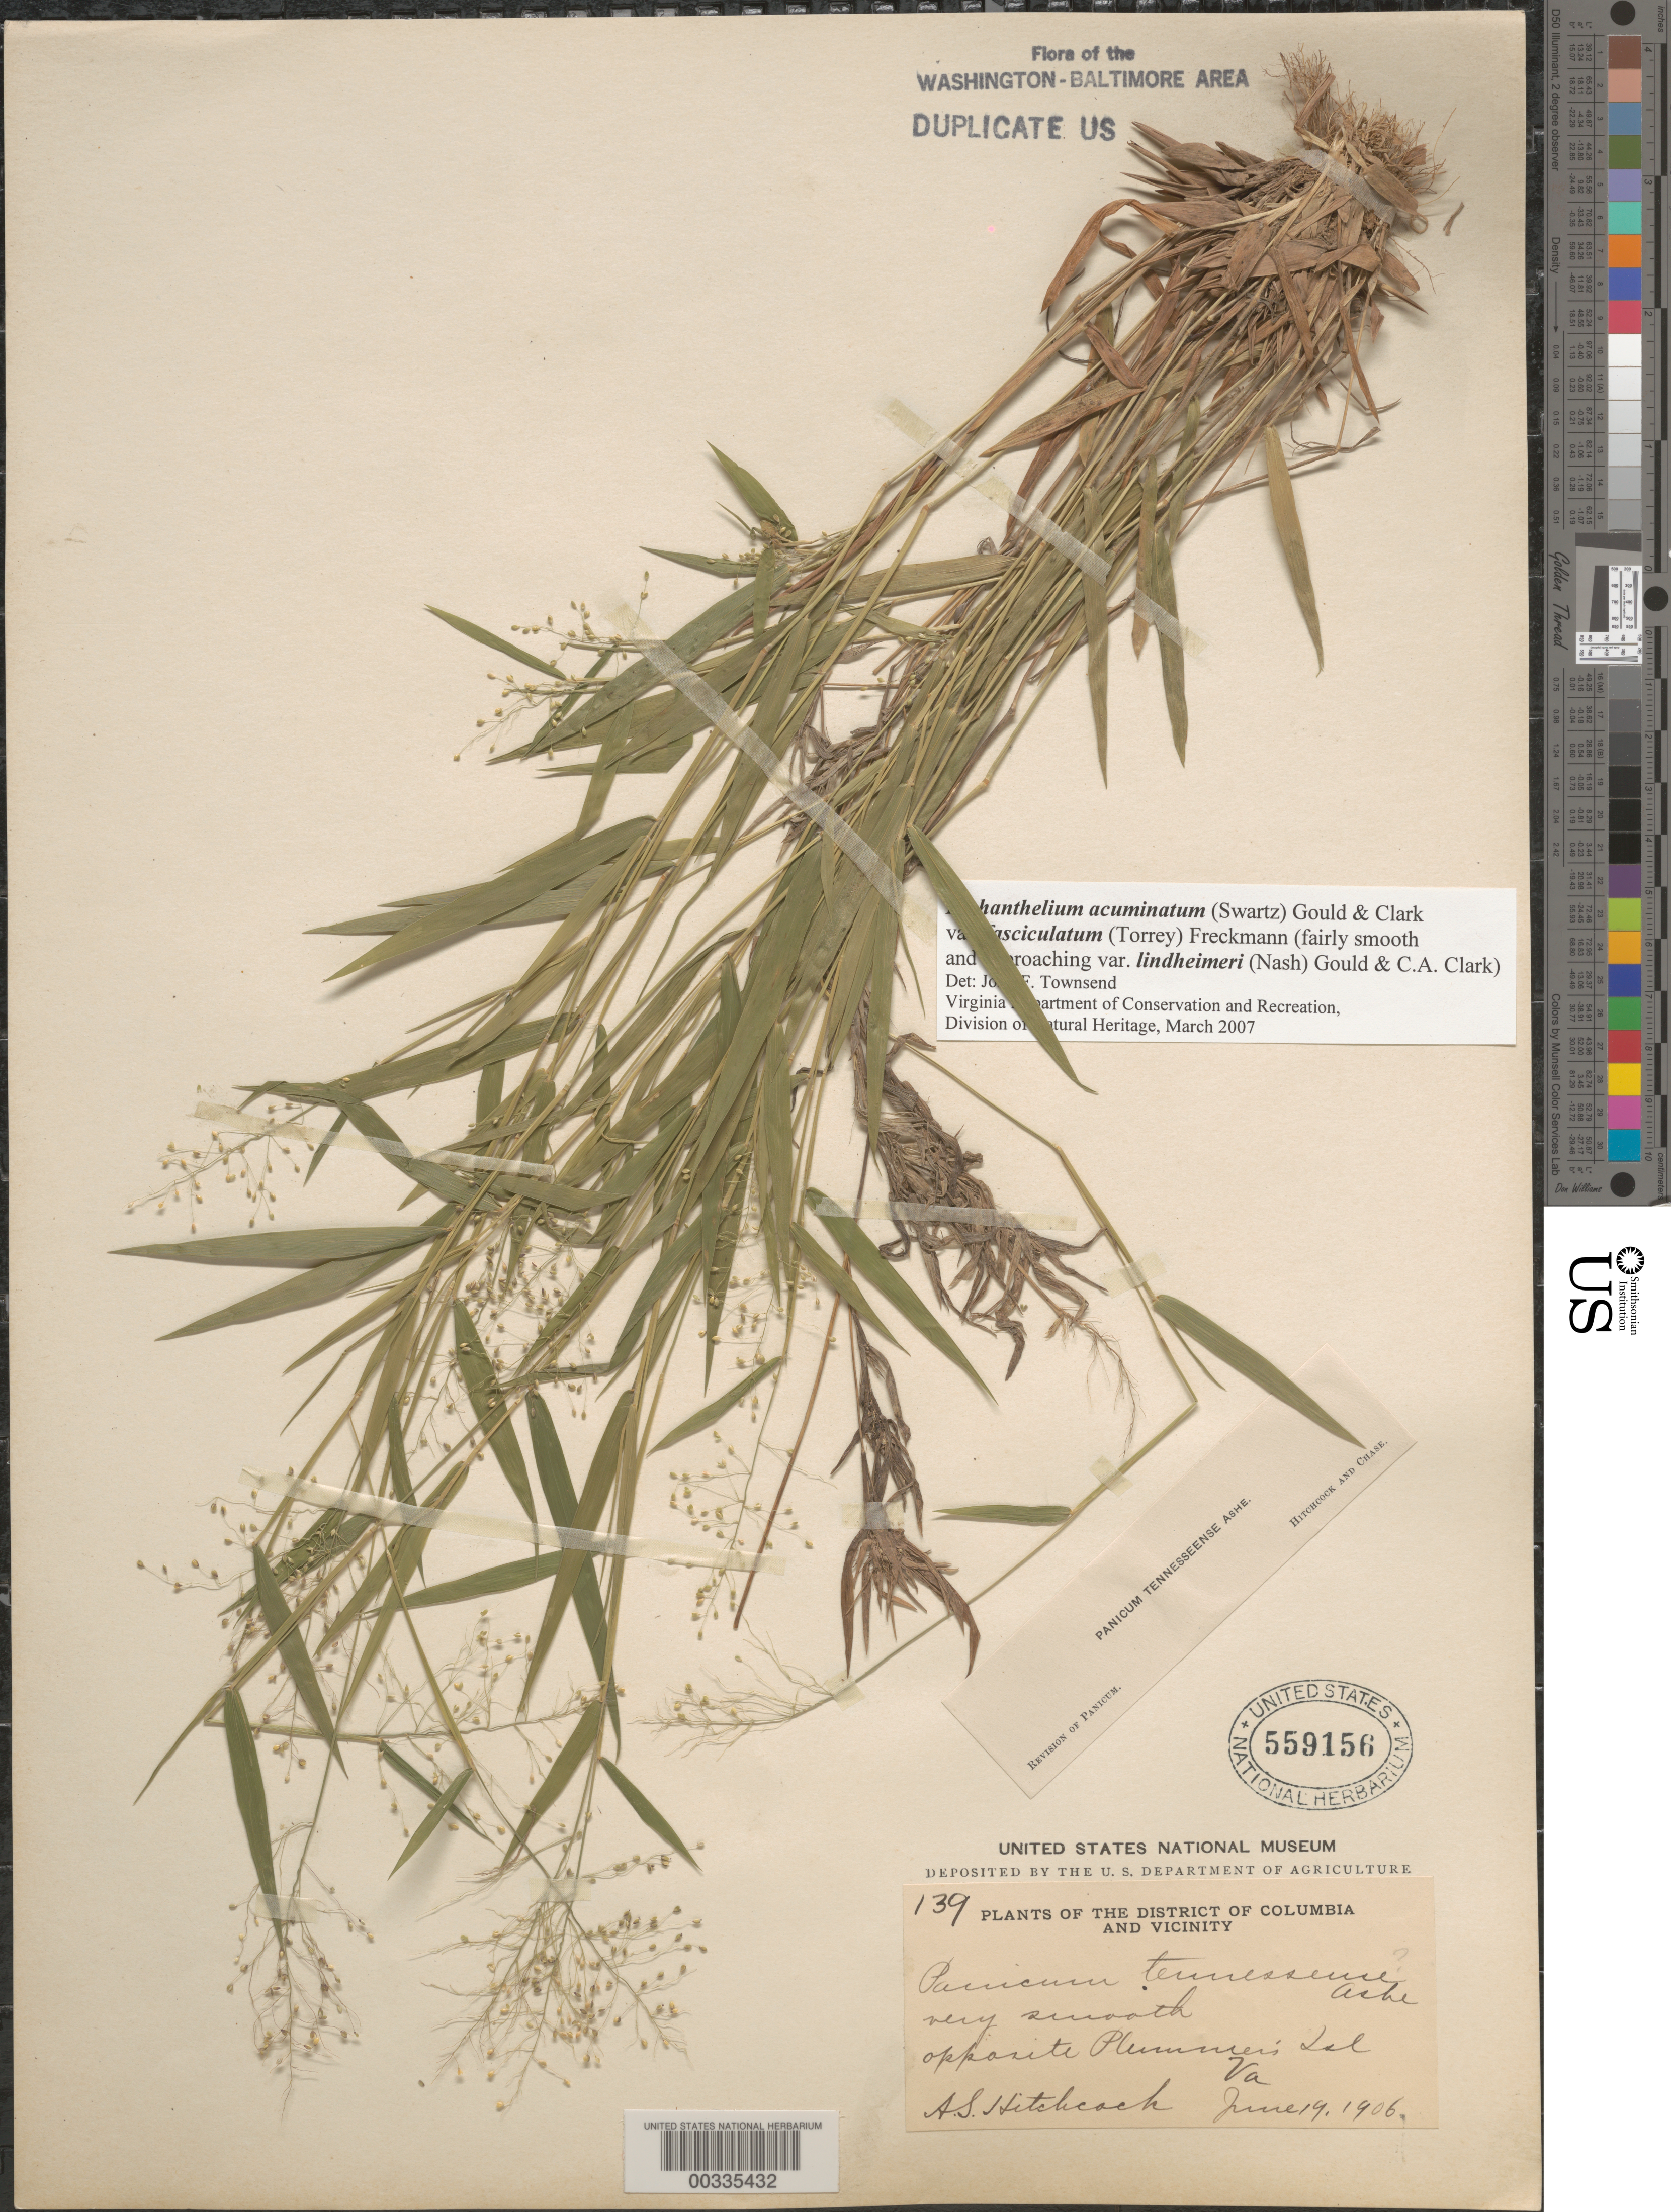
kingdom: Plantae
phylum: Tracheophyta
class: Liliopsida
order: Poales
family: Poaceae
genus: Dichanthelium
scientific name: Dichanthelium acuminatum var. fasciculatum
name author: (Torr.) Freckmann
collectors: A. S. Hitchcock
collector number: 139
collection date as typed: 19 Jun 1906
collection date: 1906-06-19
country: United States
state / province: Virginia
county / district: Fairfax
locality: Opposite Plummer's Island in Virginia C. & O. Canal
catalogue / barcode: US 559156